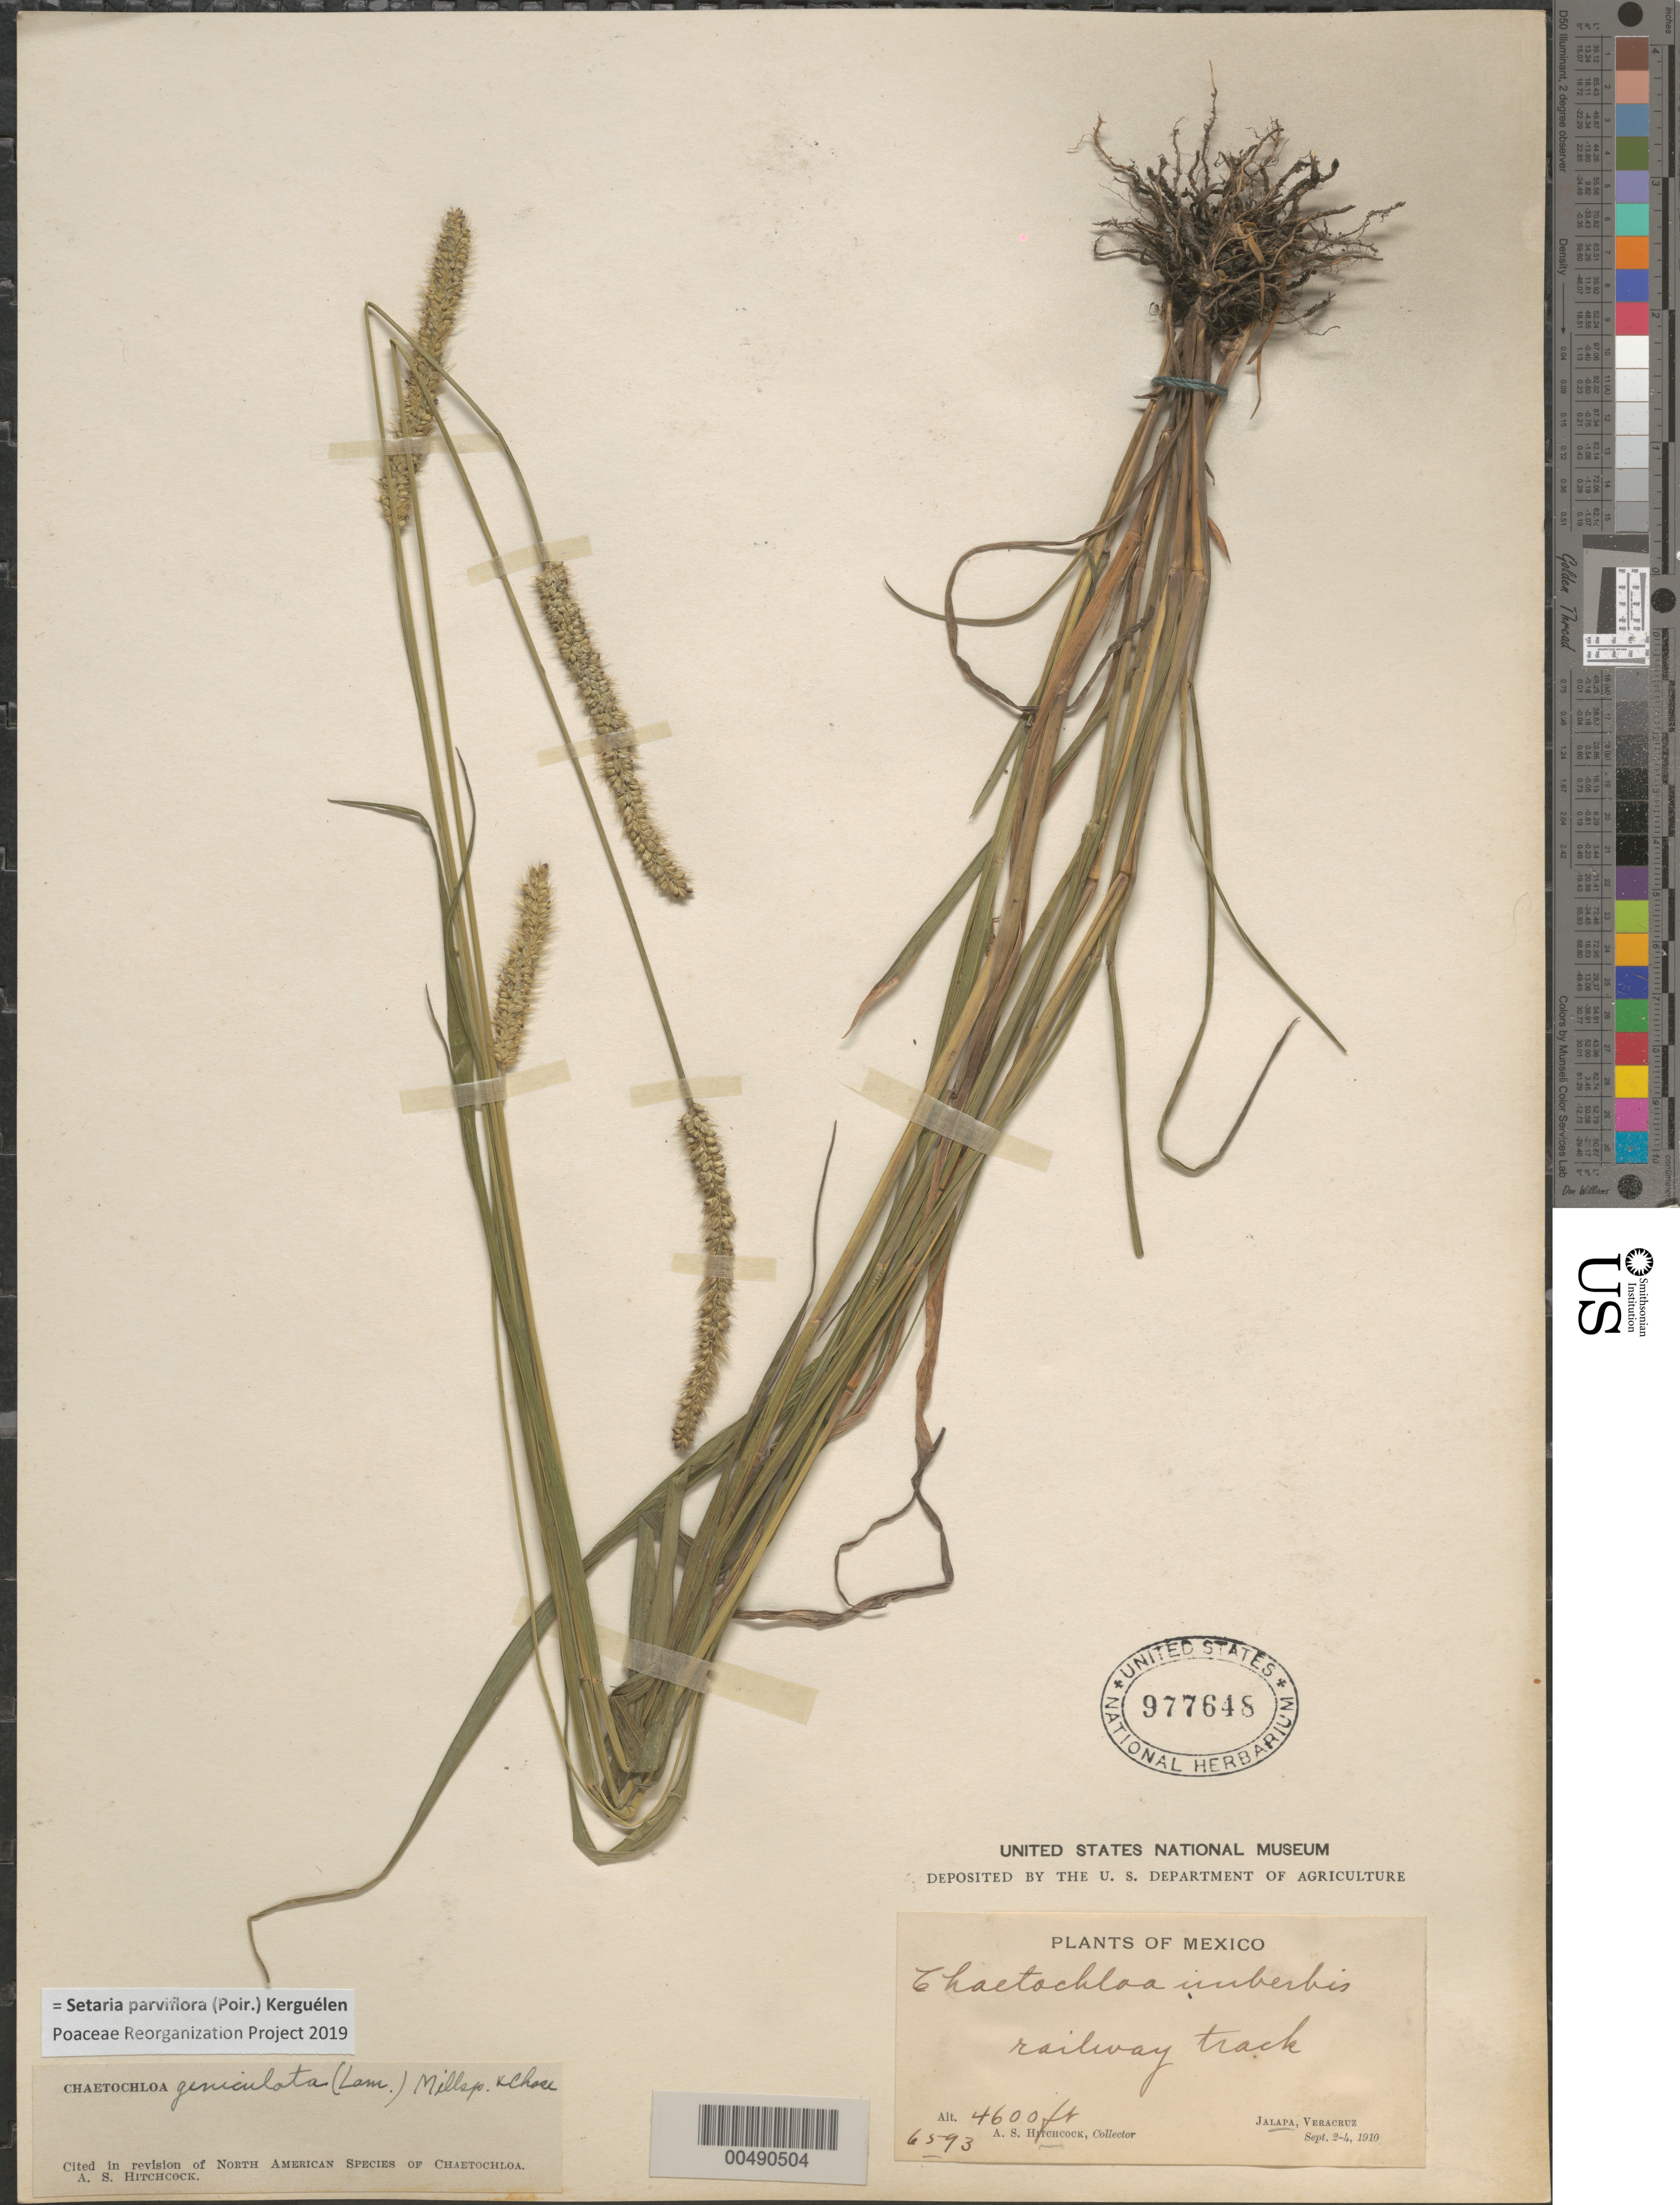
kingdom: Plantae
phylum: Tracheophyta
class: Liliopsida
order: Poales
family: Poaceae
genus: Setaria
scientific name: Setaria parviflora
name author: (Poir.) Kerguélen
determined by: Poaceae Reorganization Project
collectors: A. S. Hitchcock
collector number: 6593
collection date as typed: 2 Sep 1910 to 4 Sep 1910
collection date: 1910-09-02/1910-09-04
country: Mexico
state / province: Veracruz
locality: Jalapa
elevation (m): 1402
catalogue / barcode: US 977648